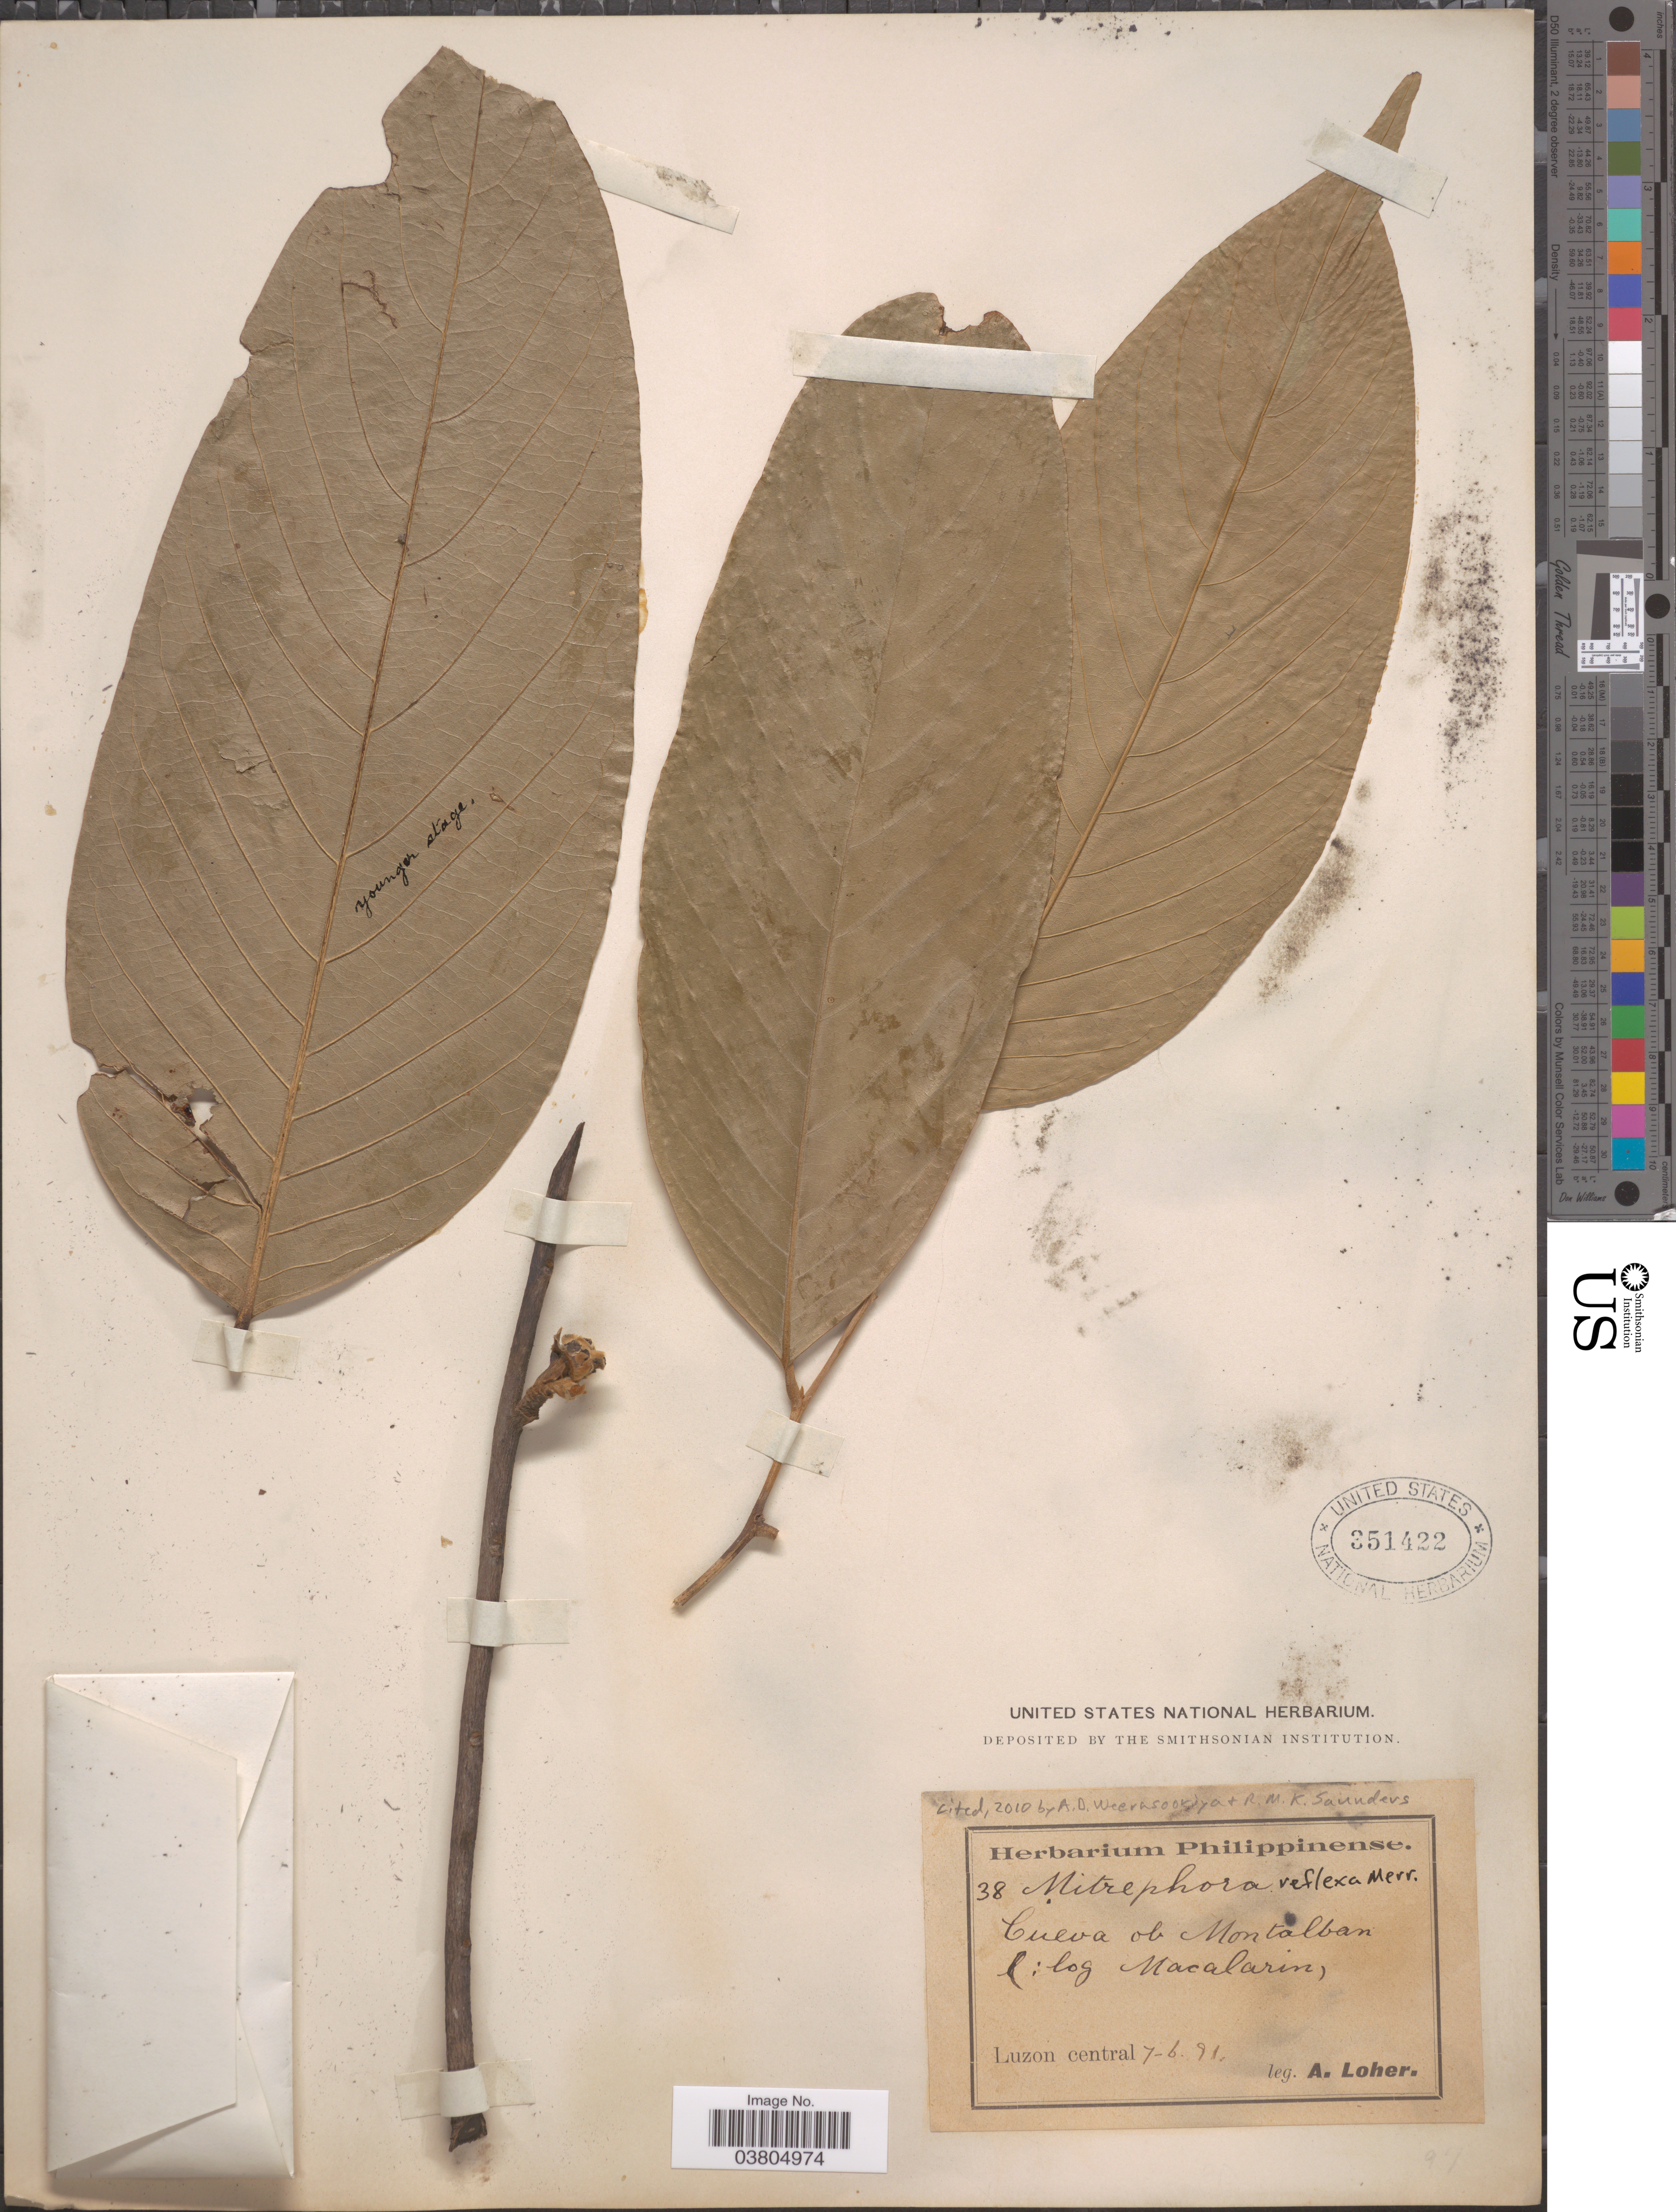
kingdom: Plantae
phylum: Tracheophyta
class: Magnoliopsida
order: Magnoliales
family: Annonaceae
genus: Mitrephora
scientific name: Mitrephora reflexa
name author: Merr.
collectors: A. Loher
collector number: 38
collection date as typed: Transcribed d/m/y: 7/6/91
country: Philippines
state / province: Central Luzon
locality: Cueva ob Montalban (: log Macalarin). Luzon Central.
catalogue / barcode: US 351422